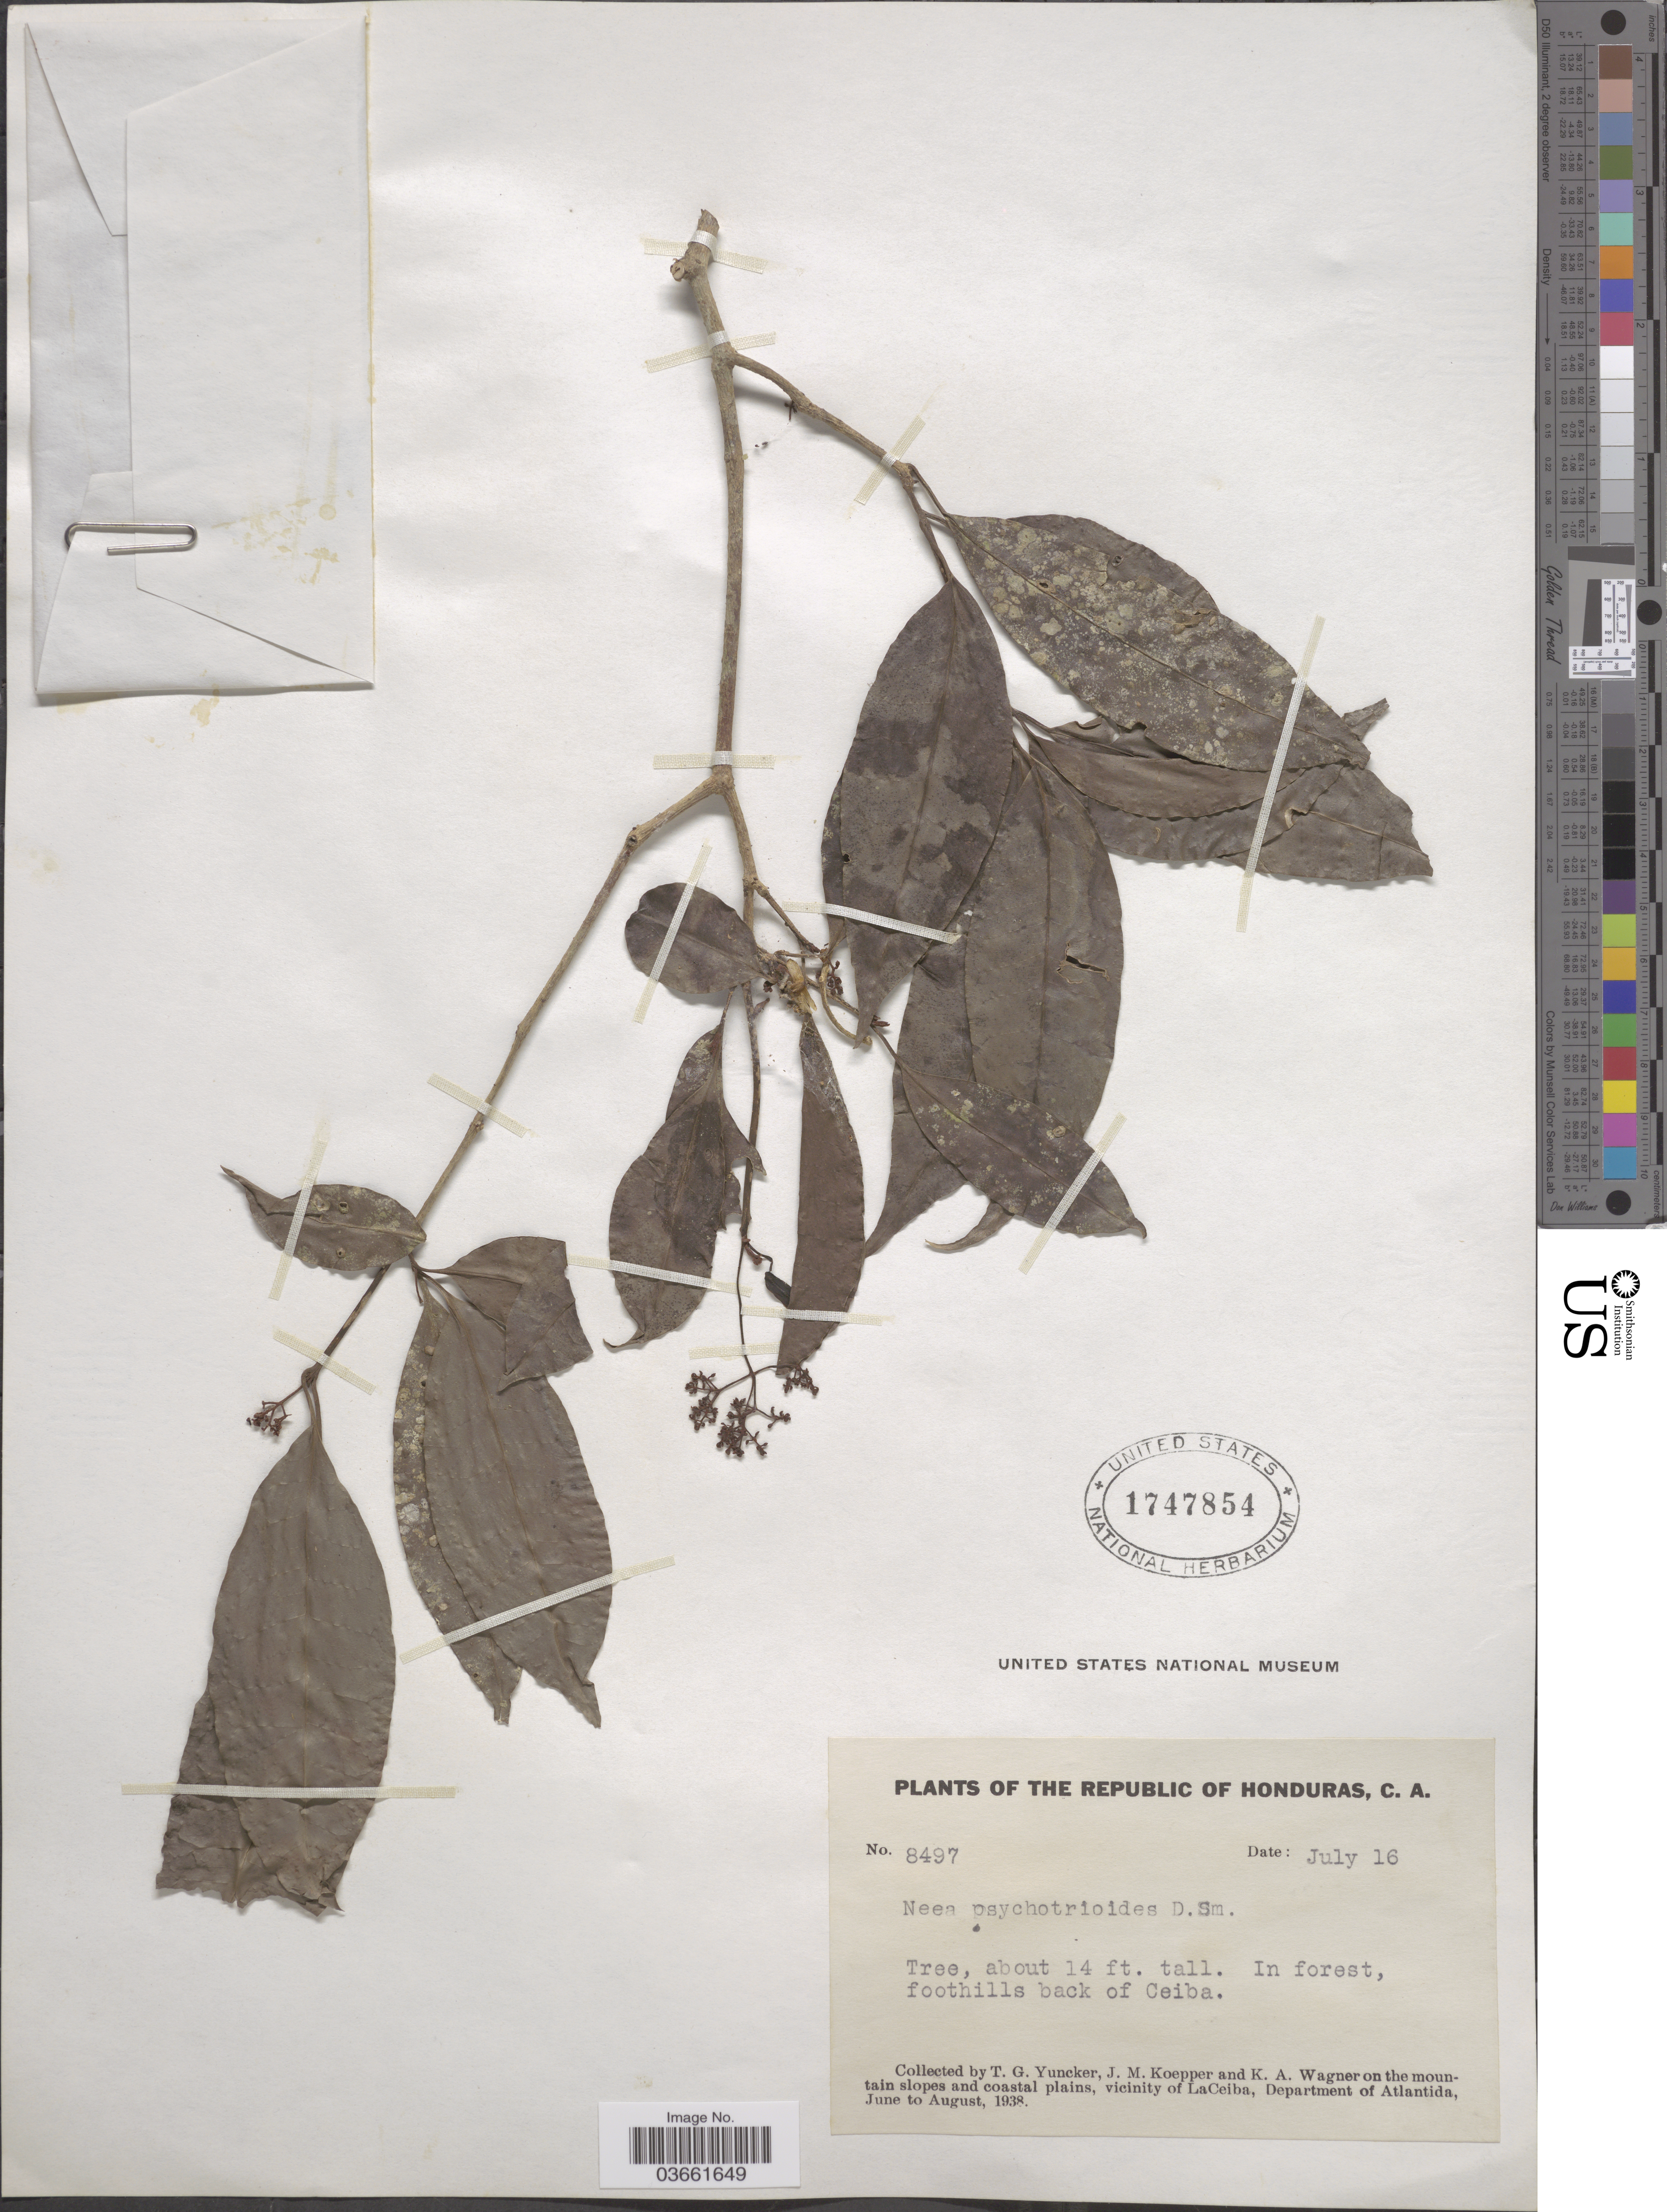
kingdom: Plantae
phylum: Tracheophyta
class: Magnoliopsida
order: Caryophyllales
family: Nyctaginaceae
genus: Neea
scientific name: Neea psychotrioides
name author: Donn. Sm.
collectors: T. G. Yuncker, J. M. Koepper & K. A. Wagner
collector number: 8497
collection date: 1938-07-16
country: Honduras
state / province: Atlántida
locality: In forest, foothills back of Ceiba. On the mountain slopes and coastal plains, vicinity of LaCeiba, Department of Atlantida.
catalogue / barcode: US 1747854